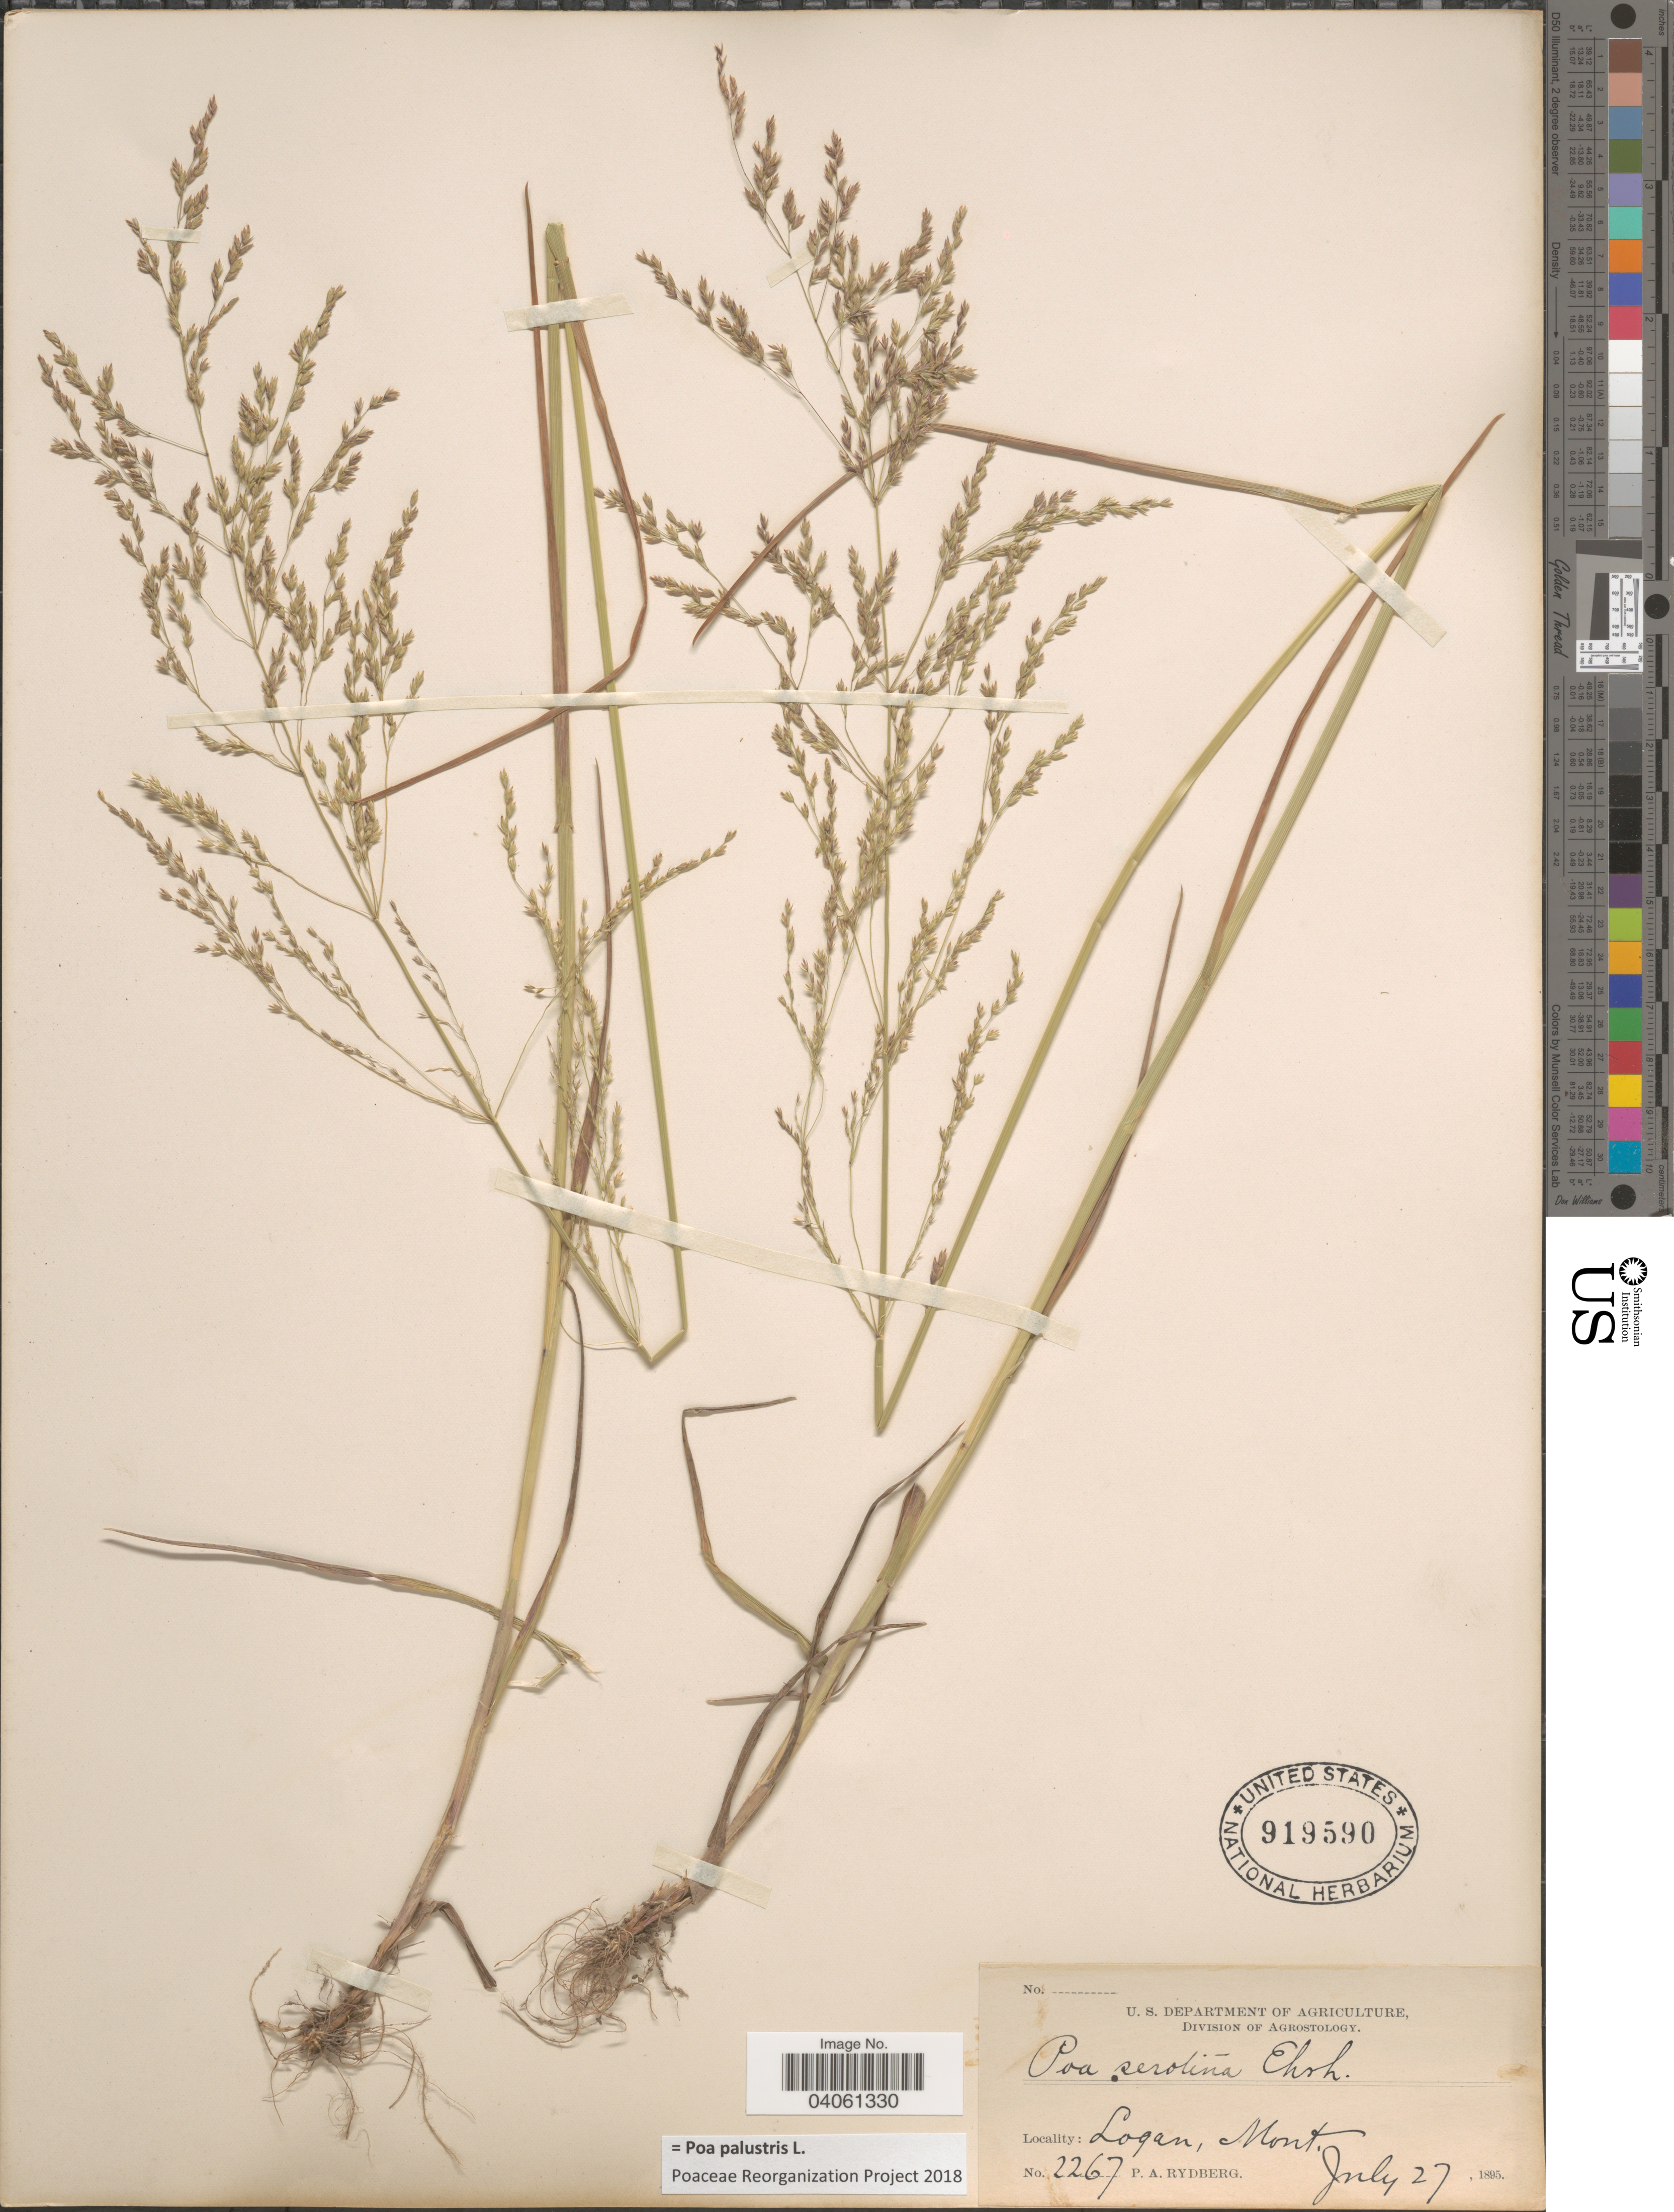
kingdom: Plantae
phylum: Tracheophyta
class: Liliopsida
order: Poales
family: Poaceae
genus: Poa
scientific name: Poa palustris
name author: L.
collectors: P. A. Rydberg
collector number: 2267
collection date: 1895-07-27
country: United States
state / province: Montana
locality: Logan.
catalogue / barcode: US 919590